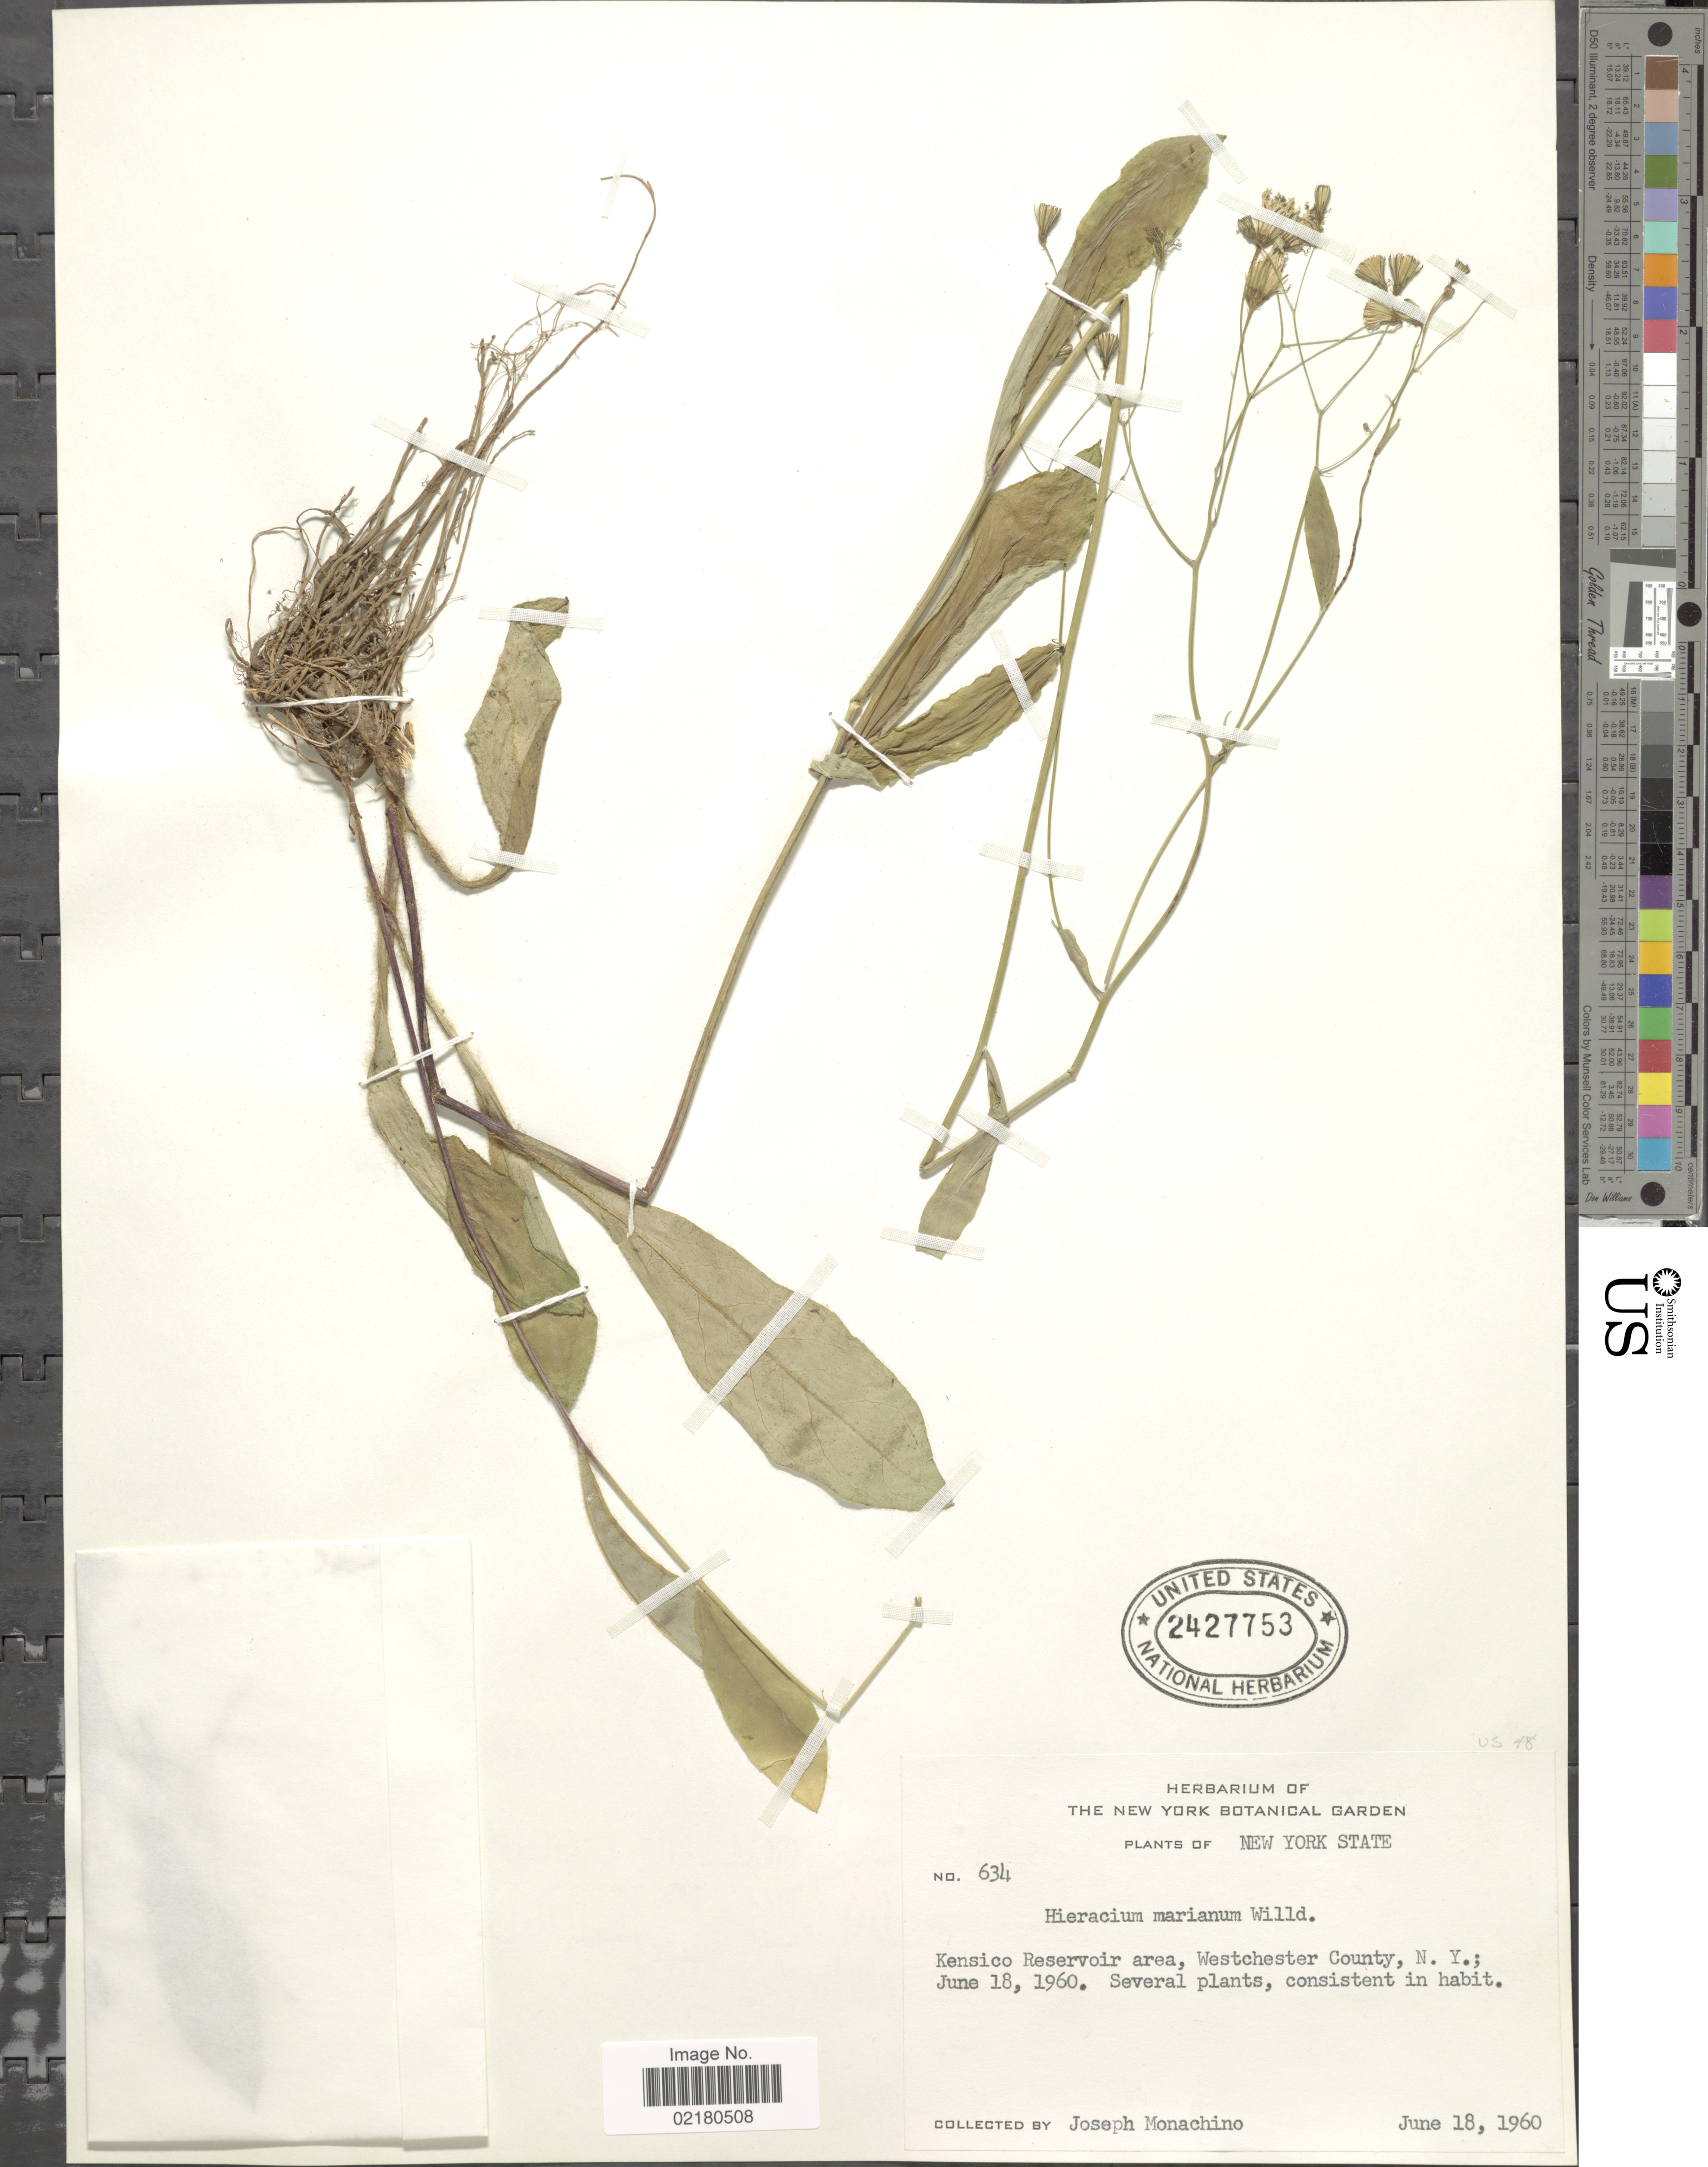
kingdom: Plantae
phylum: Tracheophyta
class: Magnoliopsida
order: Asterales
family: Asteraceae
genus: Hieracium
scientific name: Hieracium marianum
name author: Willd.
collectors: J. V. Monachino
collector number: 634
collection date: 1960-06-18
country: United States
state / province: New York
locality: New York State, Kensico Reservoir area, Westchester County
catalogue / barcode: US 2427753